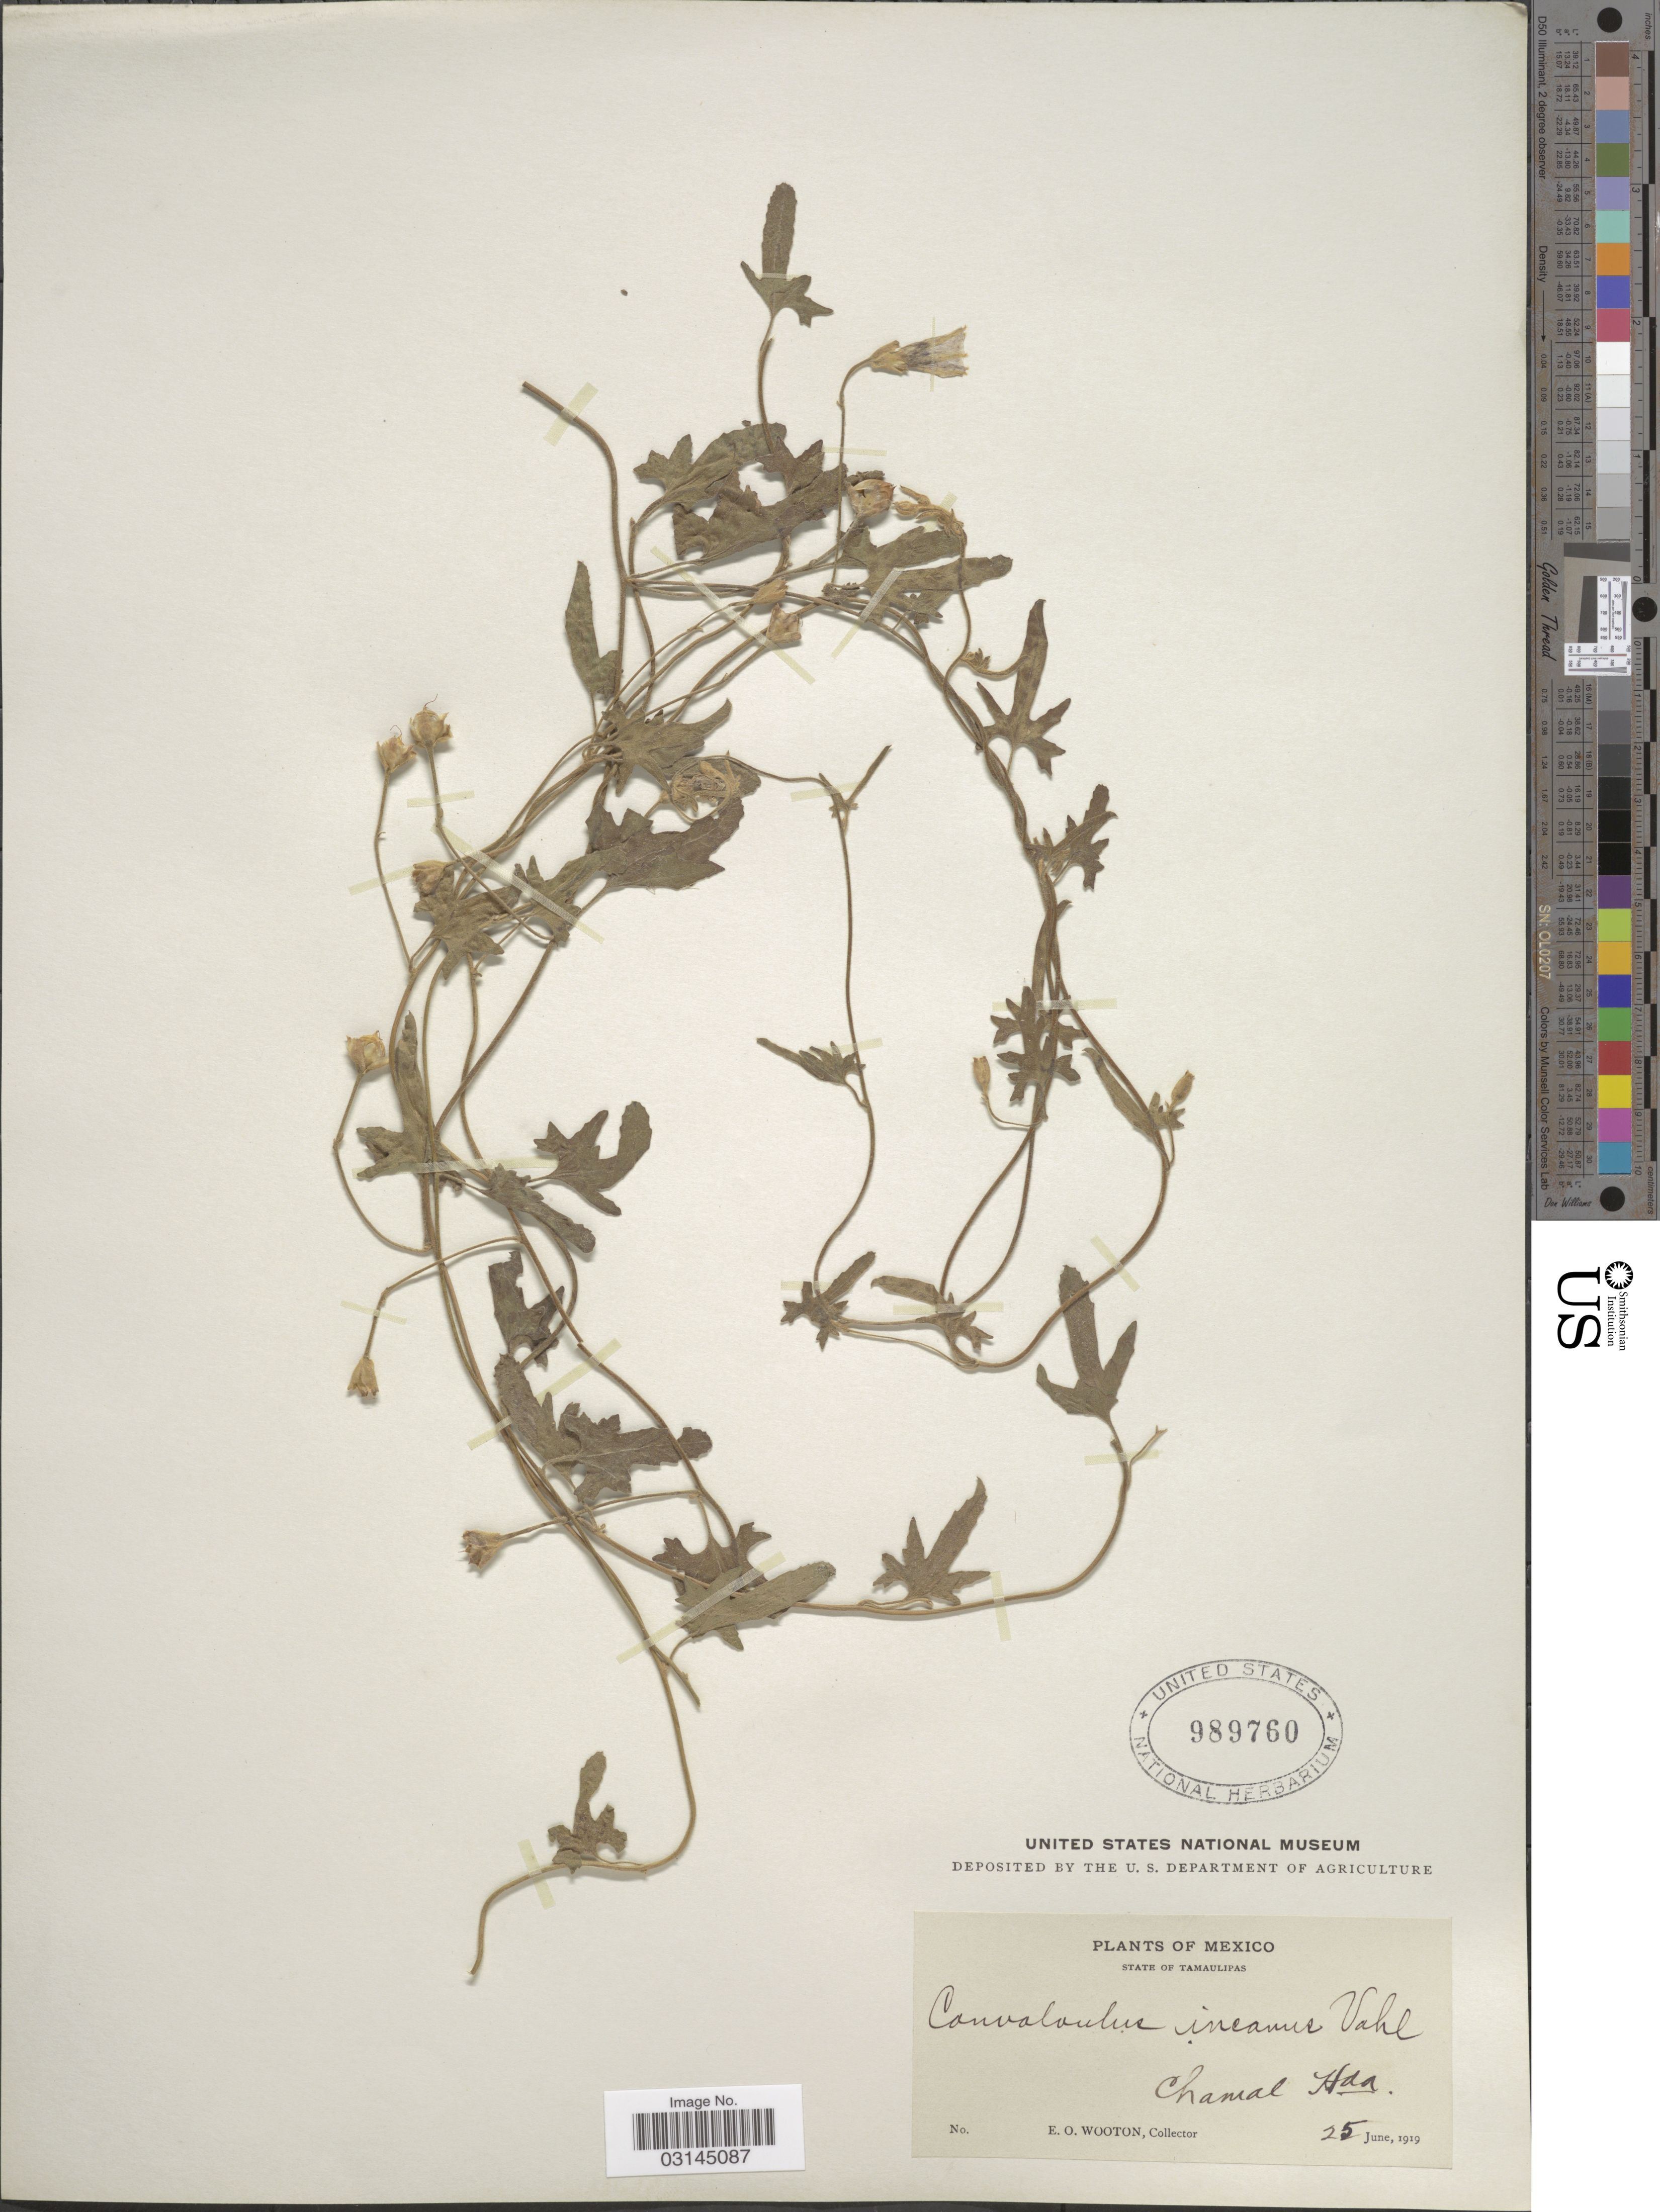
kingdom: Plantae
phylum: Tracheophyta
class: Magnoliopsida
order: Solanales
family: Convolvulaceae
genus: Convolvulus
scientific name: Convolvulus incanus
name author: Vahl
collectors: E. O. Wooton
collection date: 1919-06-25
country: Mexico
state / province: Tamaulipas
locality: State of Tamaulipas. Chamal Hda.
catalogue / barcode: US 989760